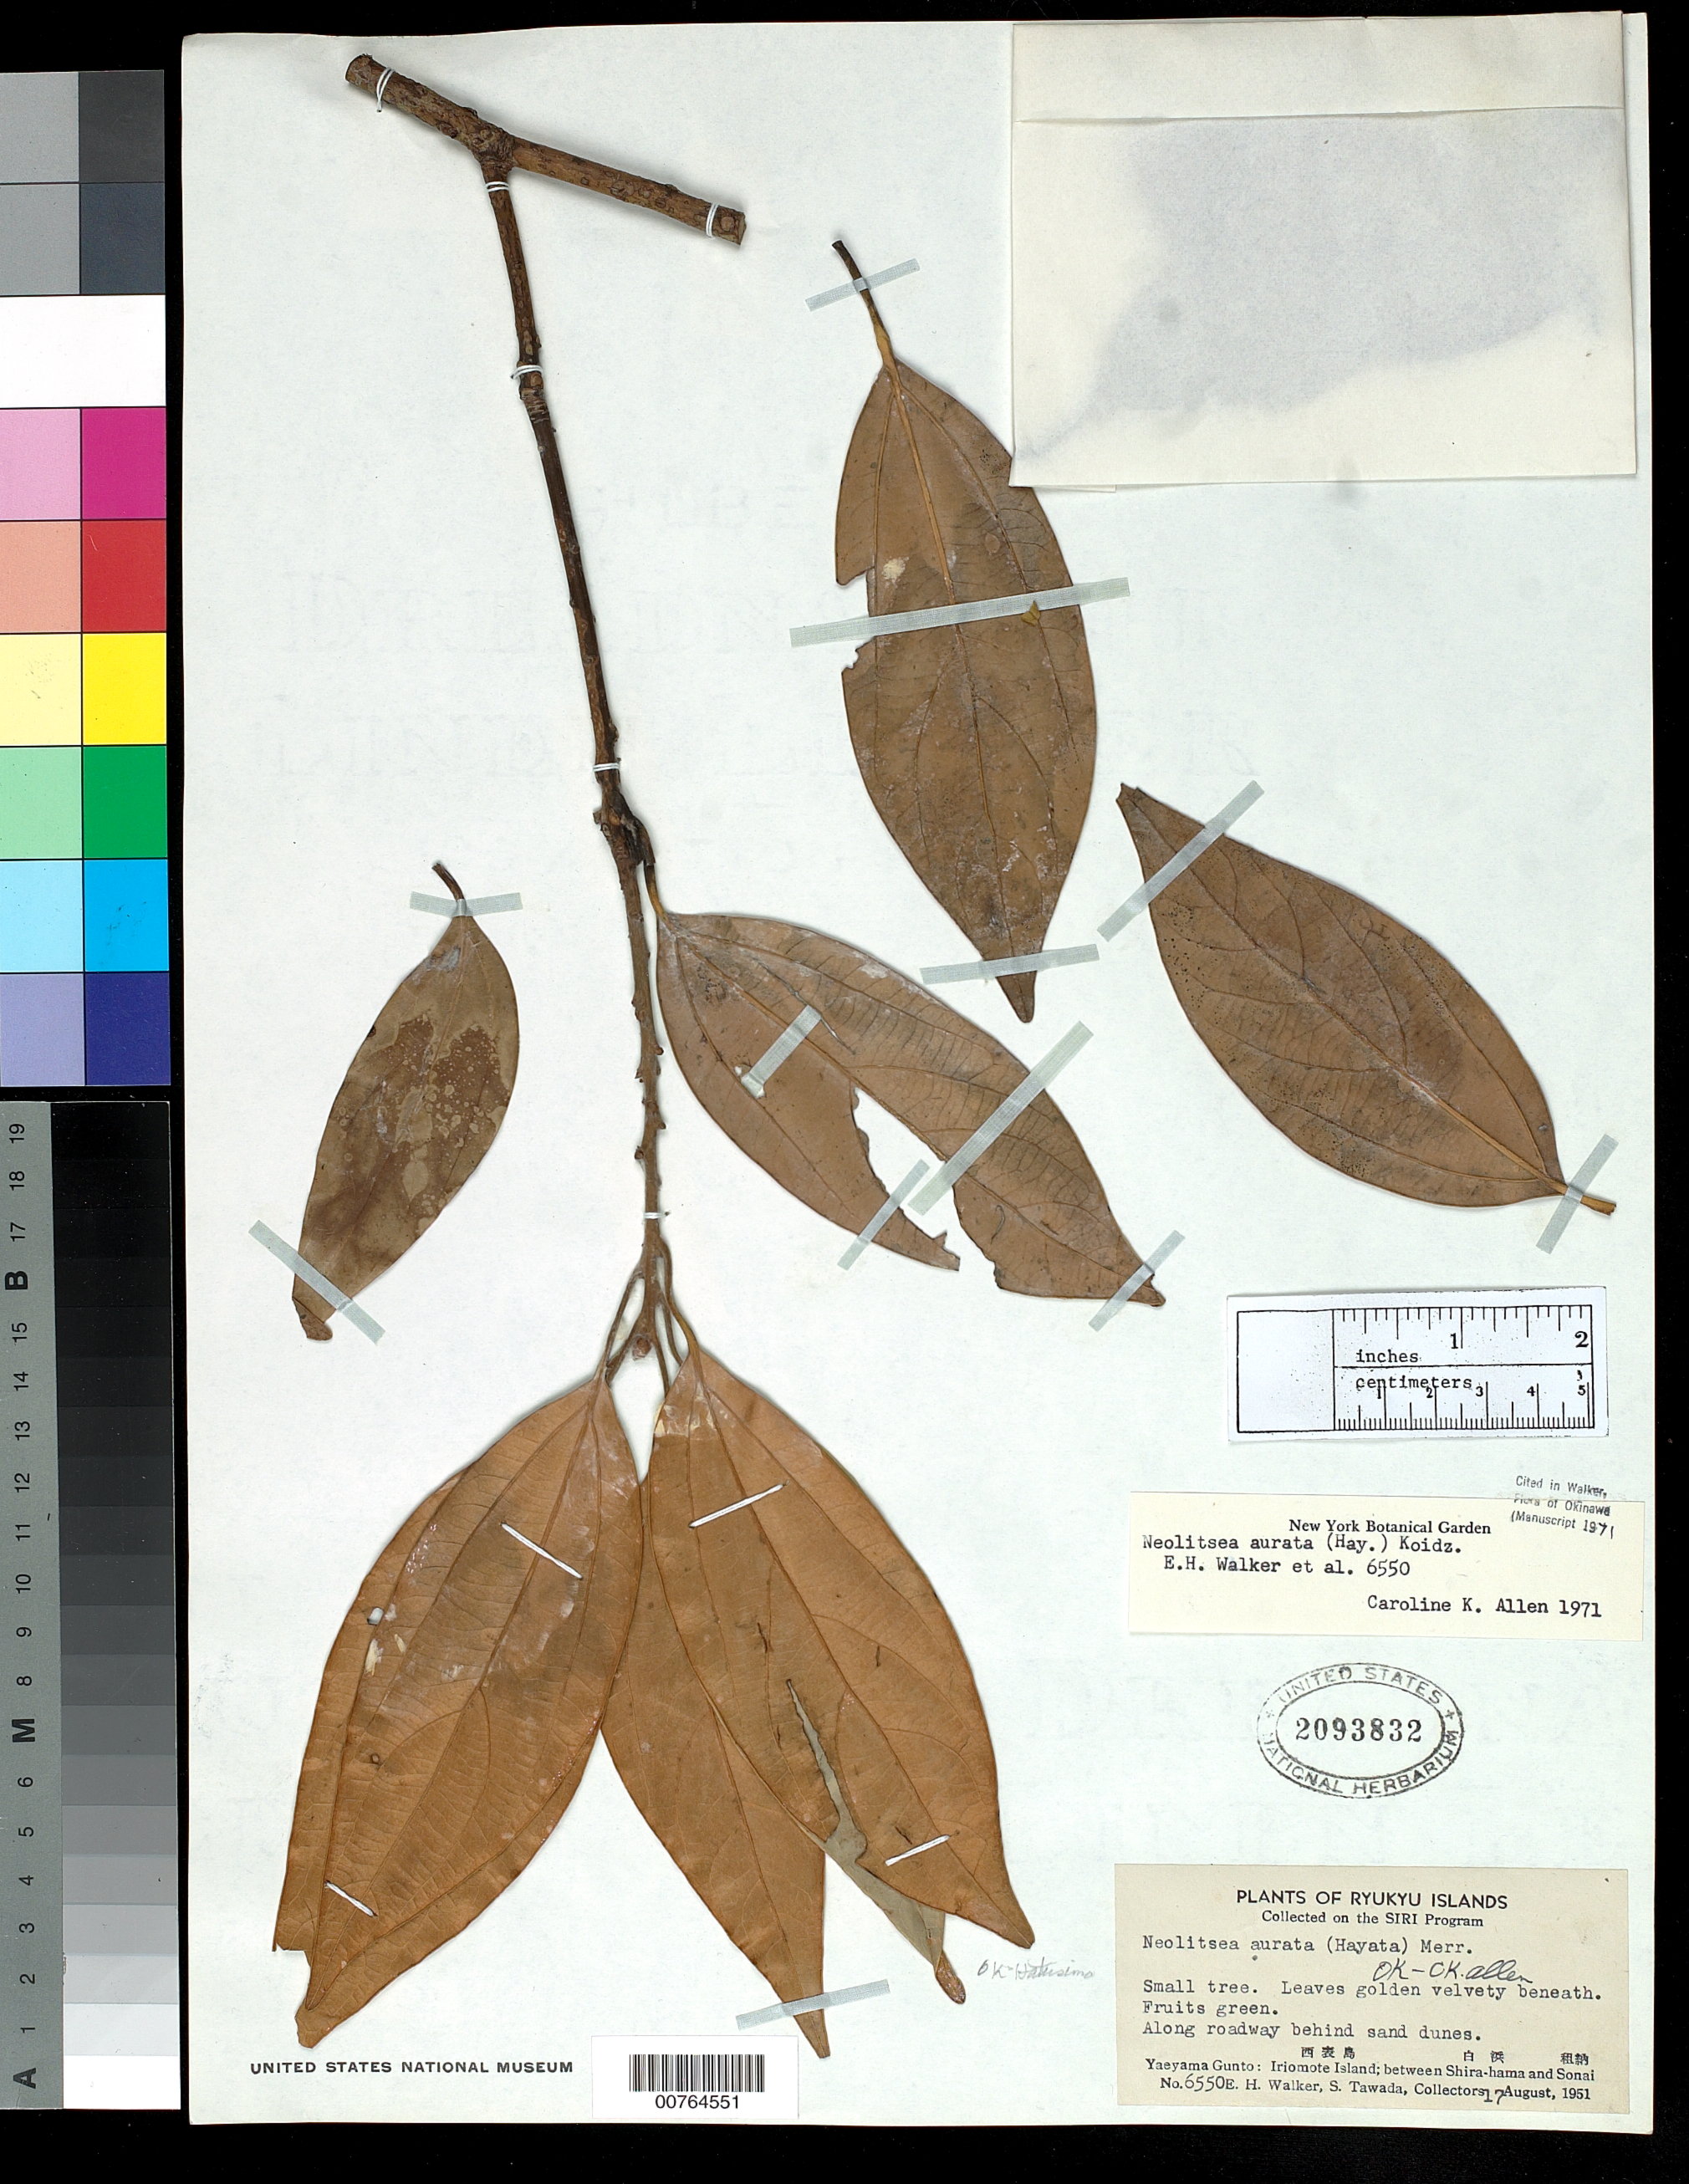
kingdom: Plantae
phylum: Tracheophyta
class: Magnoliopsida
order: Laurales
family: Lauraceae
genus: Neolitsea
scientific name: Neolitsea aurata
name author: (Hayata) Koidz.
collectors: E. H. Walker & S. Tawada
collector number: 6550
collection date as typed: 17 Aug 1951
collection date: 1951-08-17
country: Japan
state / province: Okinawa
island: Iriomote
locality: Yaeyama Gunto, between Shira-hama and Sonai.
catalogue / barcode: US 2093832